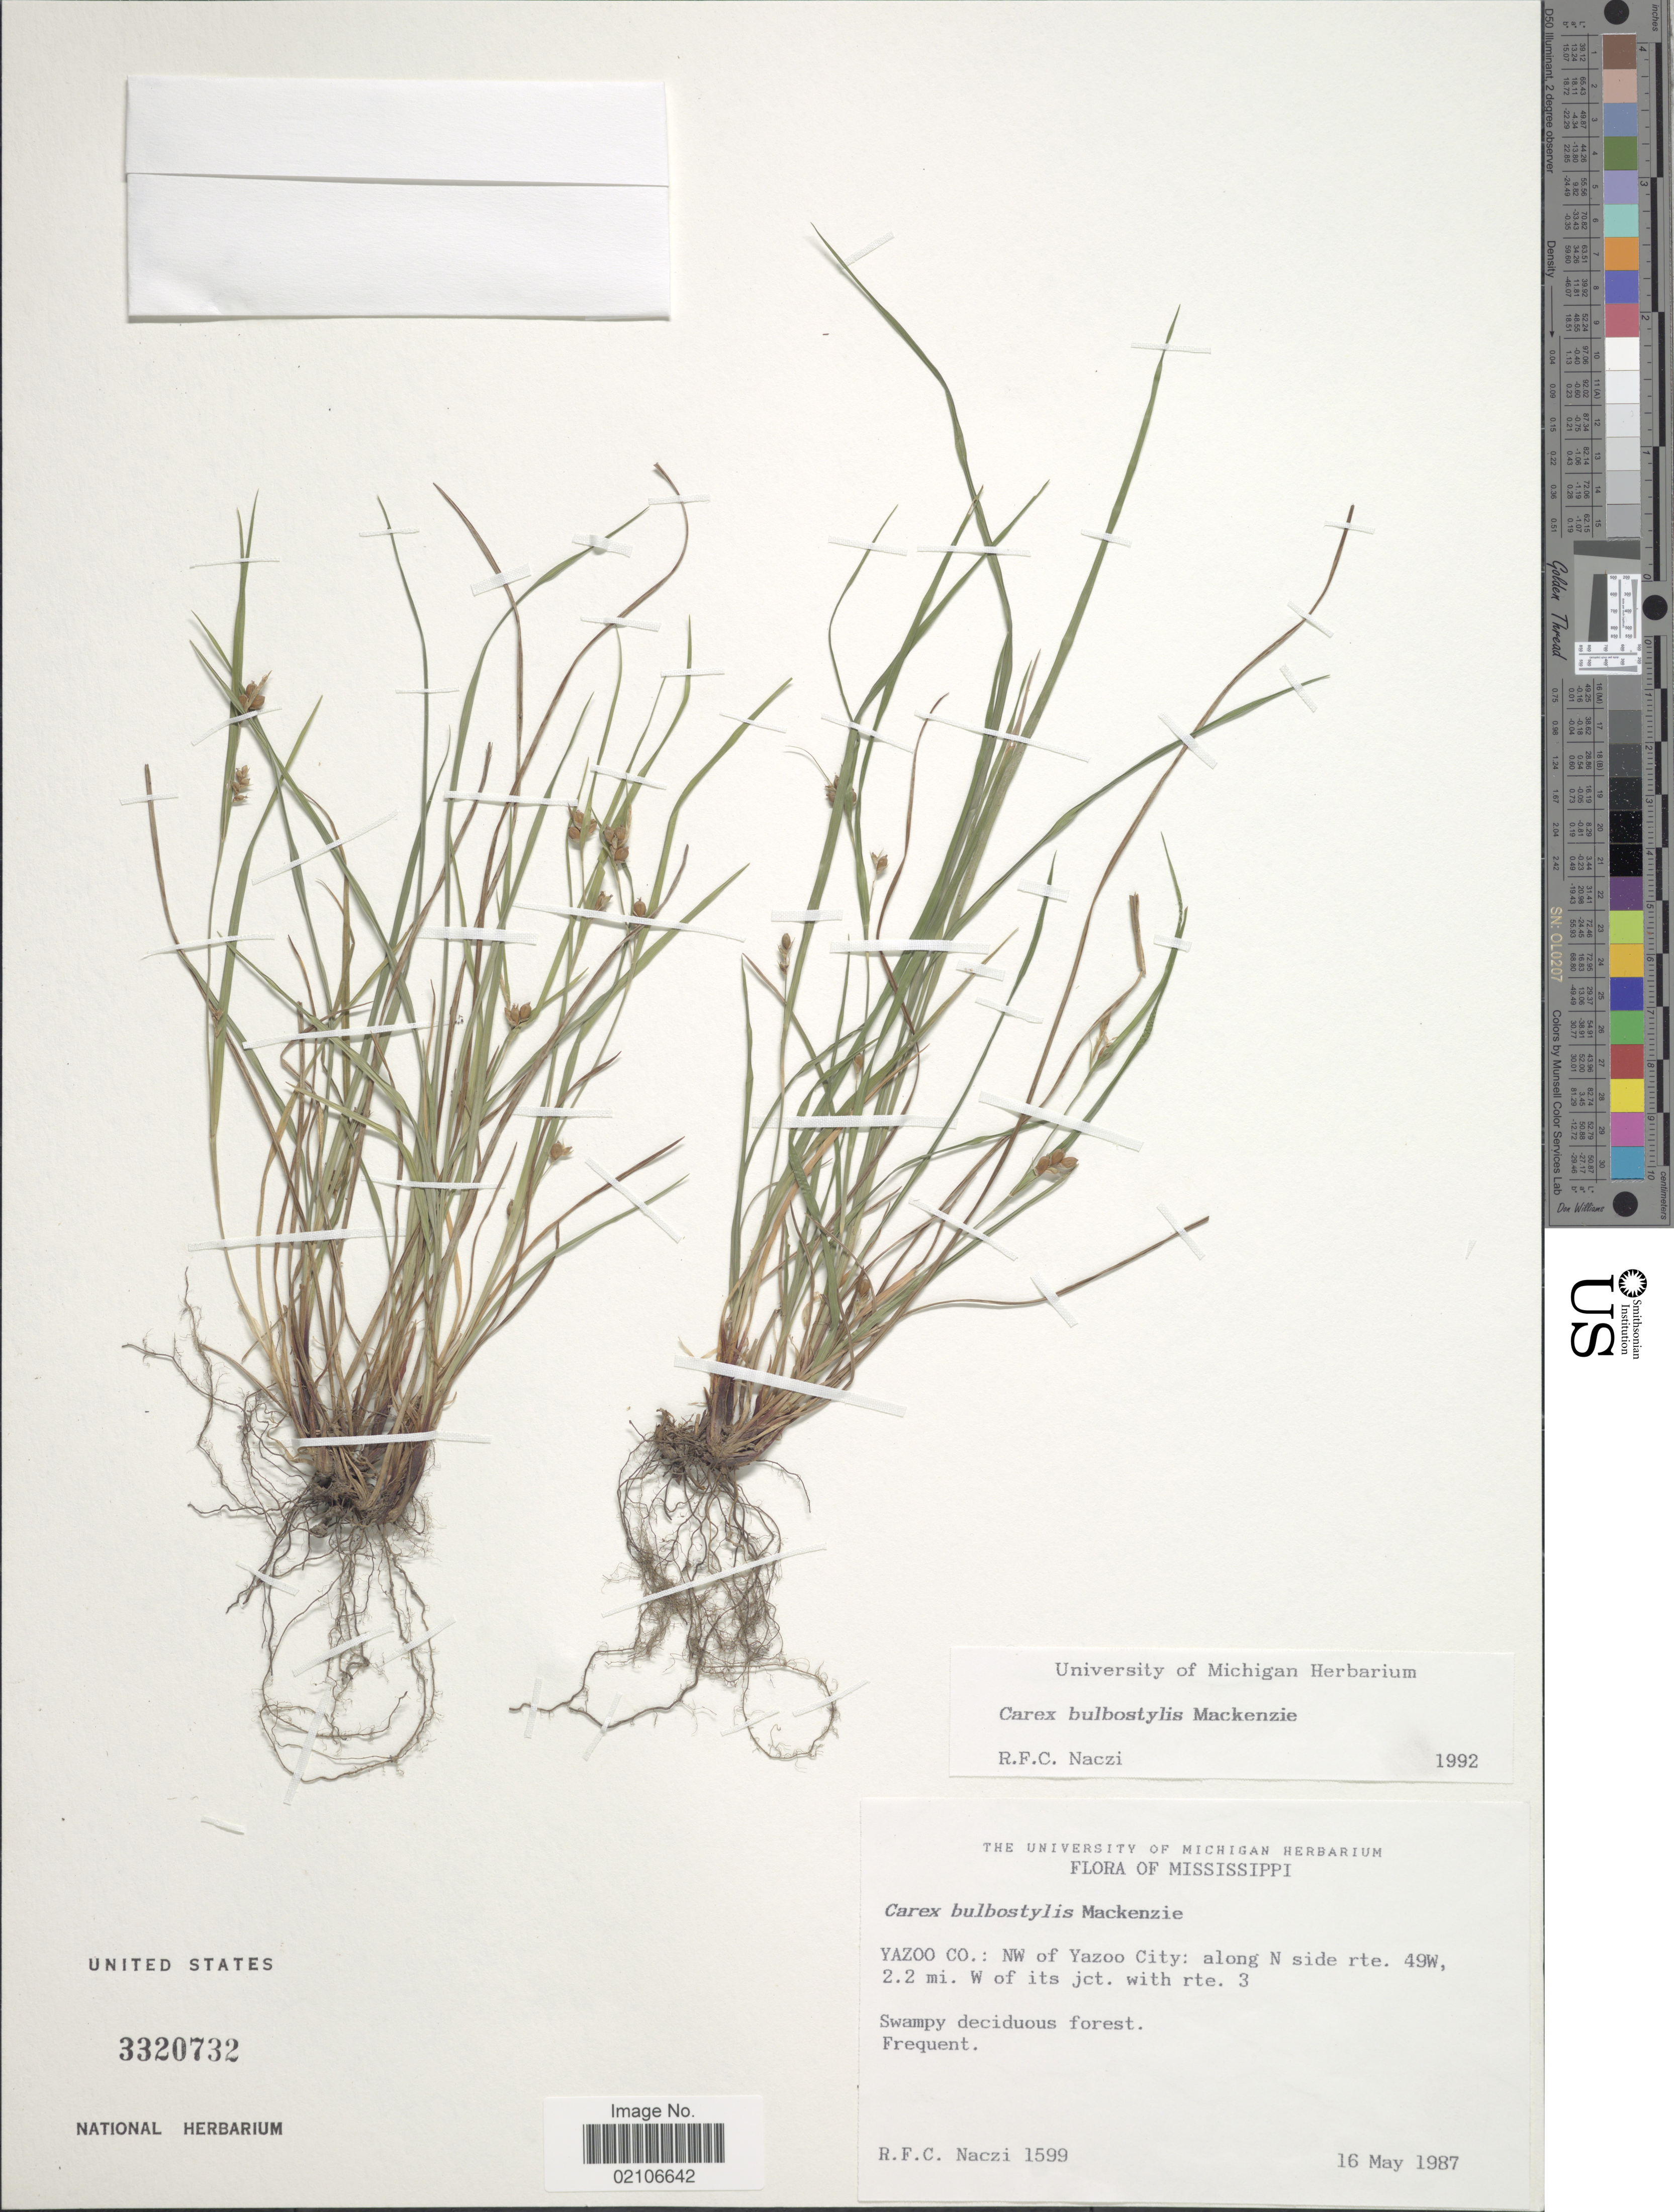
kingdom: Plantae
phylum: Tracheophyta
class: Liliopsida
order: Poales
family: Cyperaceae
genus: Carex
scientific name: Carex bulbostylis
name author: Mack.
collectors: R. F. C. Naczi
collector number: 1599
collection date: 1987-05-16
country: United States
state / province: Mississippi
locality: Yazoo Co: NW of Yazoo City: along N side rte. 49W, 2.2 mi W of its jct with rte 3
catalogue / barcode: US 3320732